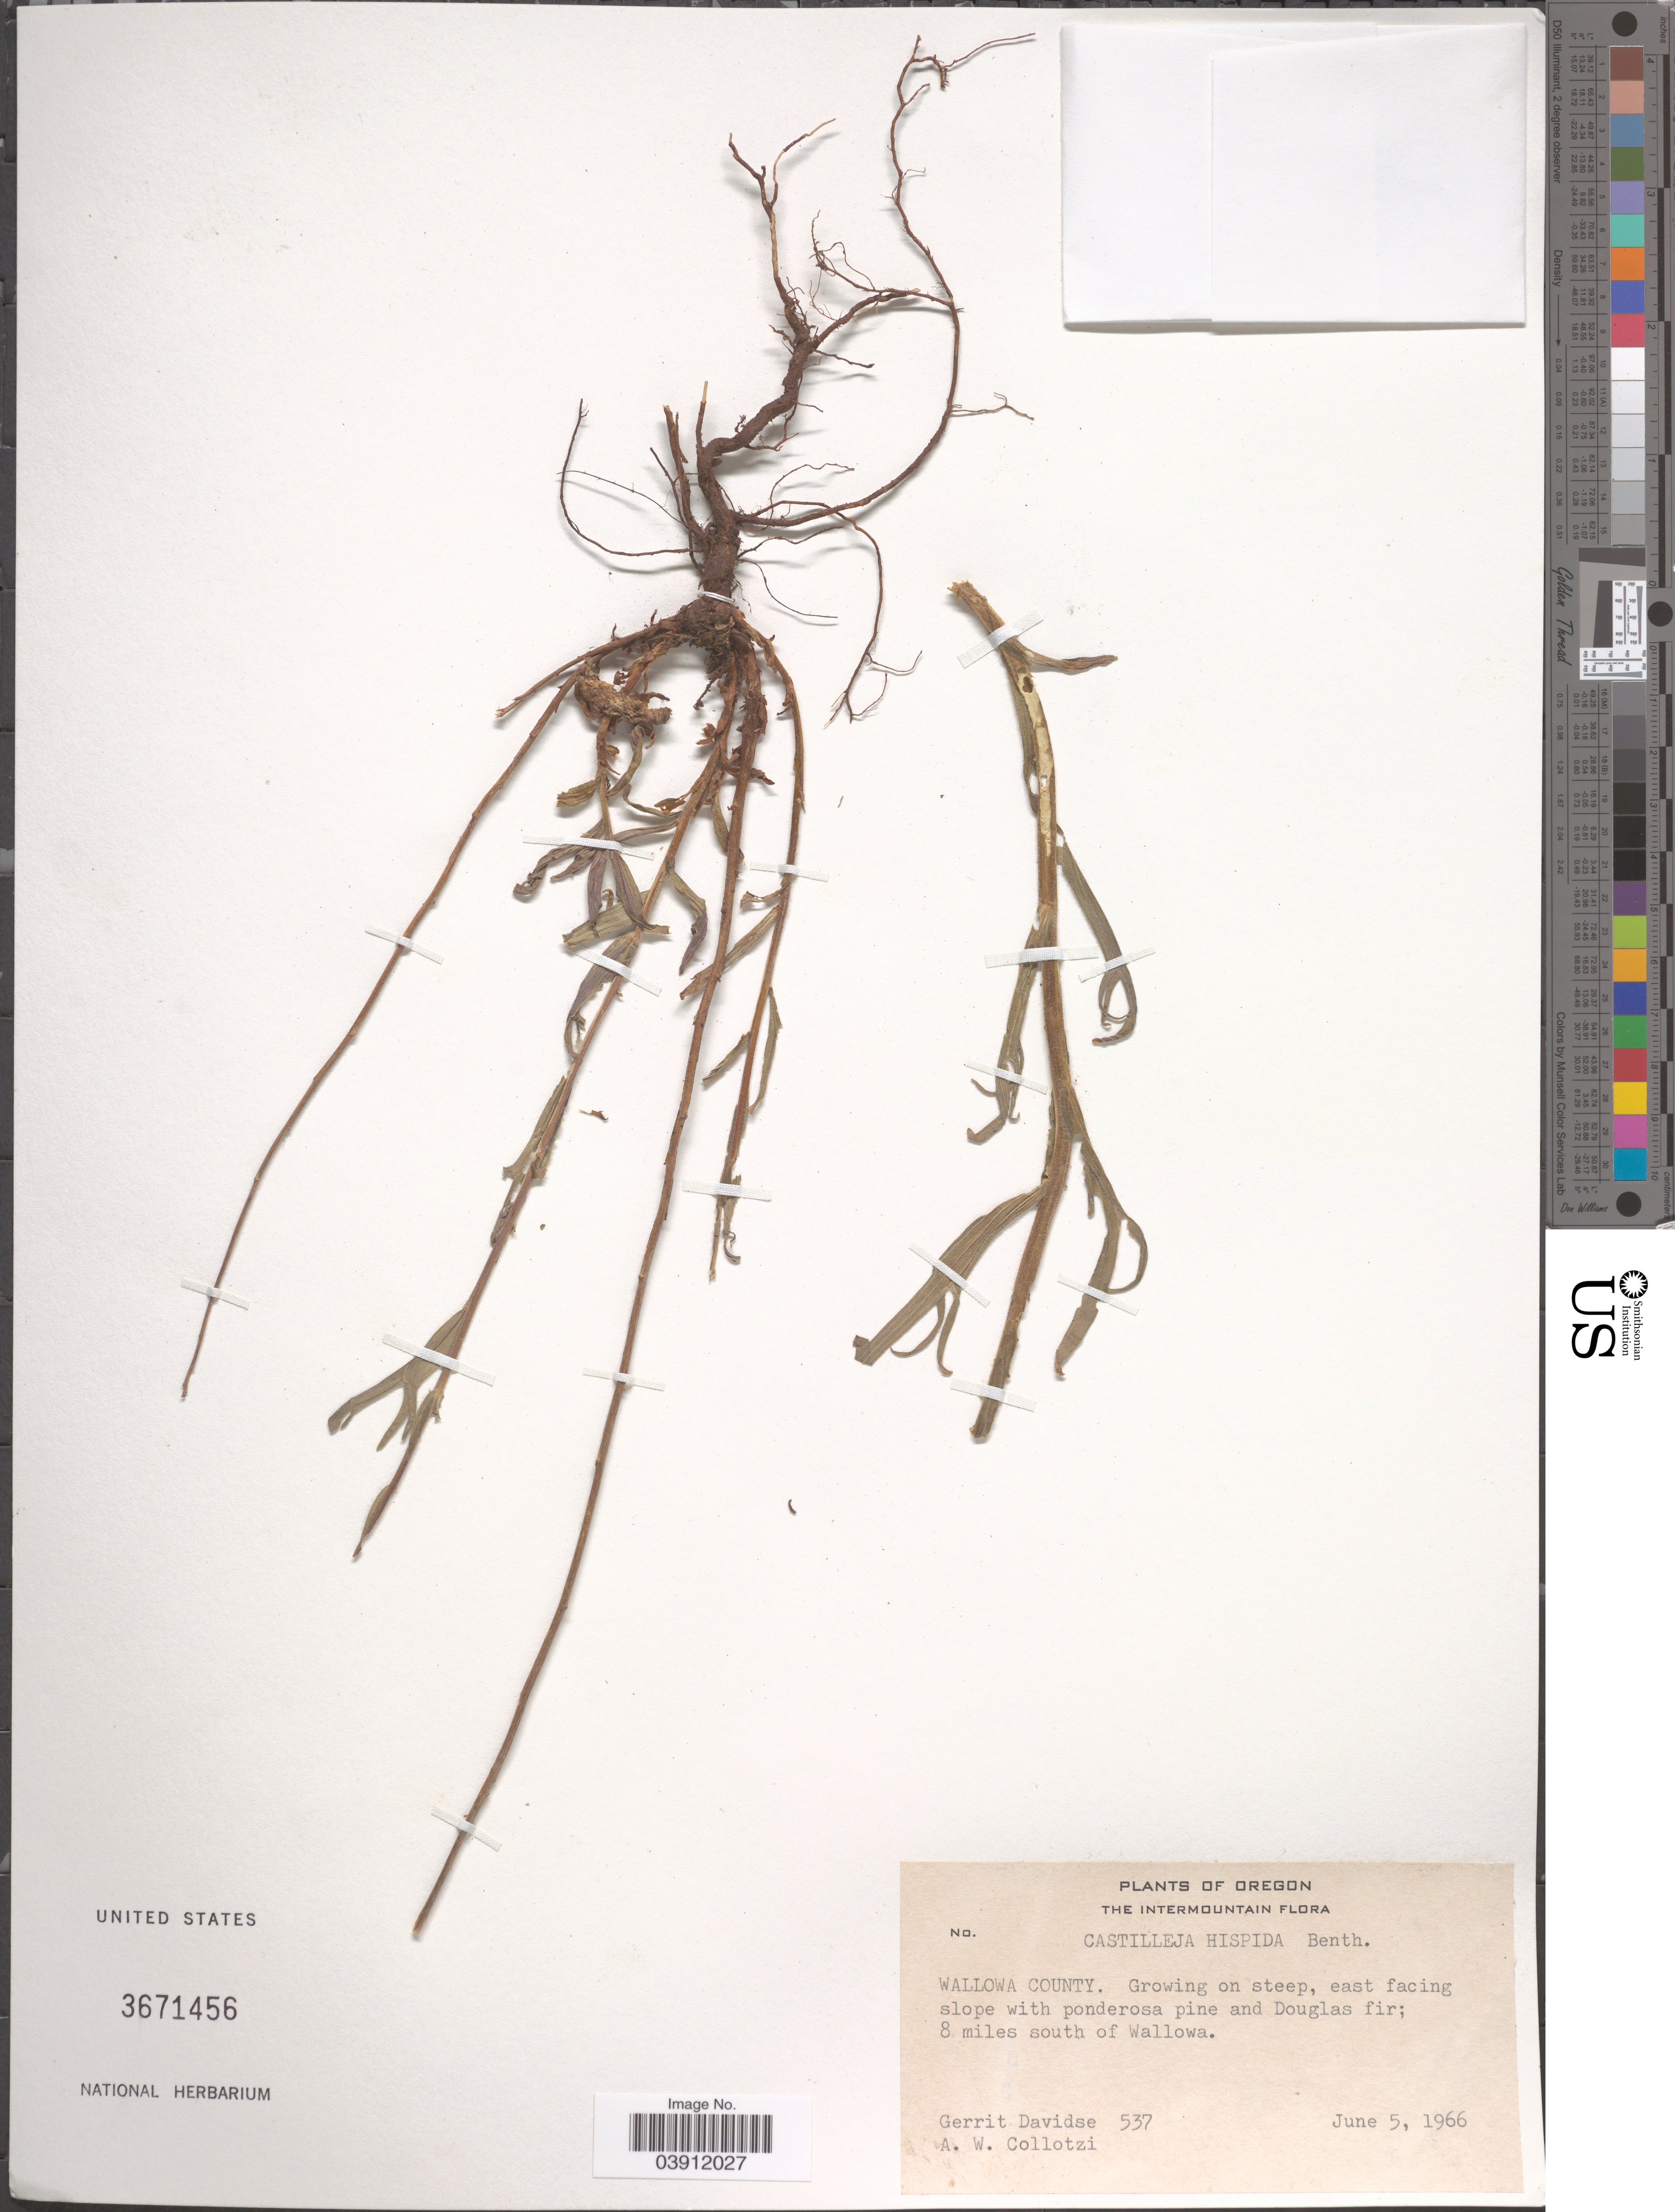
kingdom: Plantae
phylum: Tracheophyta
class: Magnoliopsida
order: Lamiales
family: Orobanchaceae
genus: Castilleja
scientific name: Castilleja hispida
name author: Benth. ex Hook.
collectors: G. Davidse & A. W. Collotzi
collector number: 537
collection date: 1966-06-05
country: United States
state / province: Oregon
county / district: Wallowa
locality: The Intermountain. Wallowa County. East facing slope. 8 miles south of Wallowa.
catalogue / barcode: US 3671456